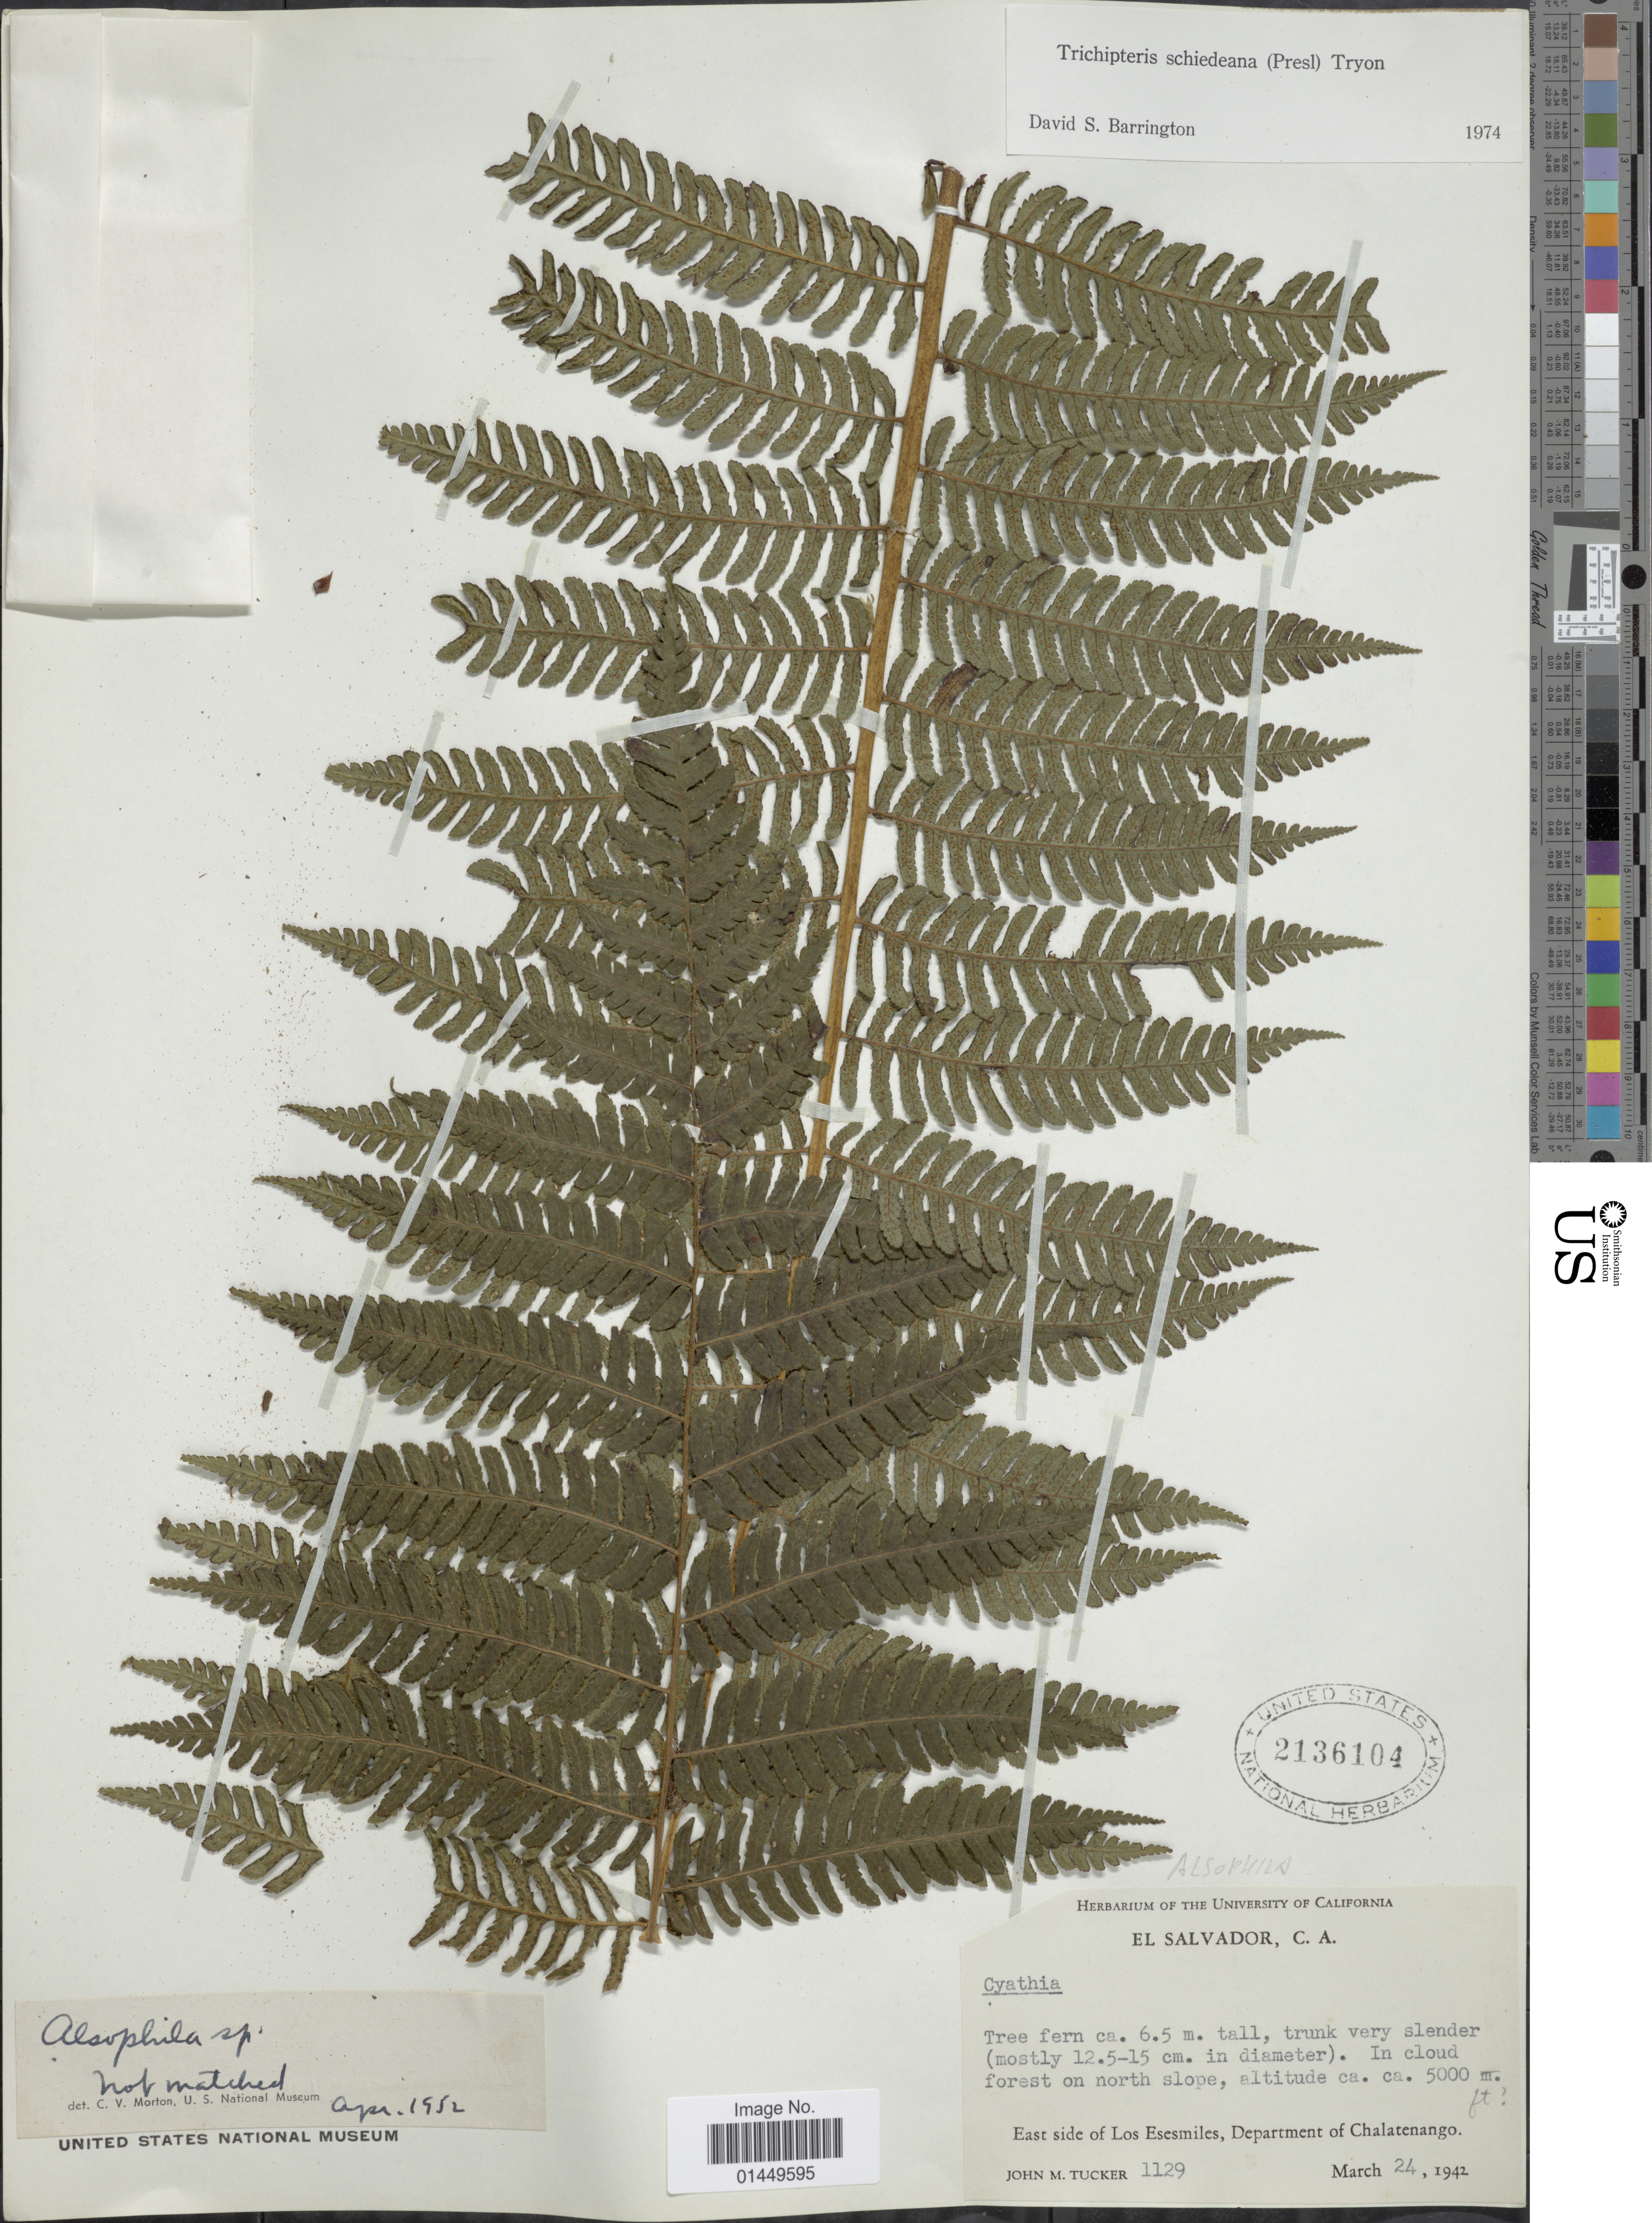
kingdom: Plantae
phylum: Tracheophyta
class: Polypodiopsida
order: Cyatheales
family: Cyatheaceae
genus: Cyathea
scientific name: Cyathea schiedeana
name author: (C. Presl) Domin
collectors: J. M. Tucker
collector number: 1129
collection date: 1942-03-24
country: El Salvador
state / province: Chalatenango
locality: East side of Los Esesmiles, Departement of Chalatenango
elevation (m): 5000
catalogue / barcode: US 2136104